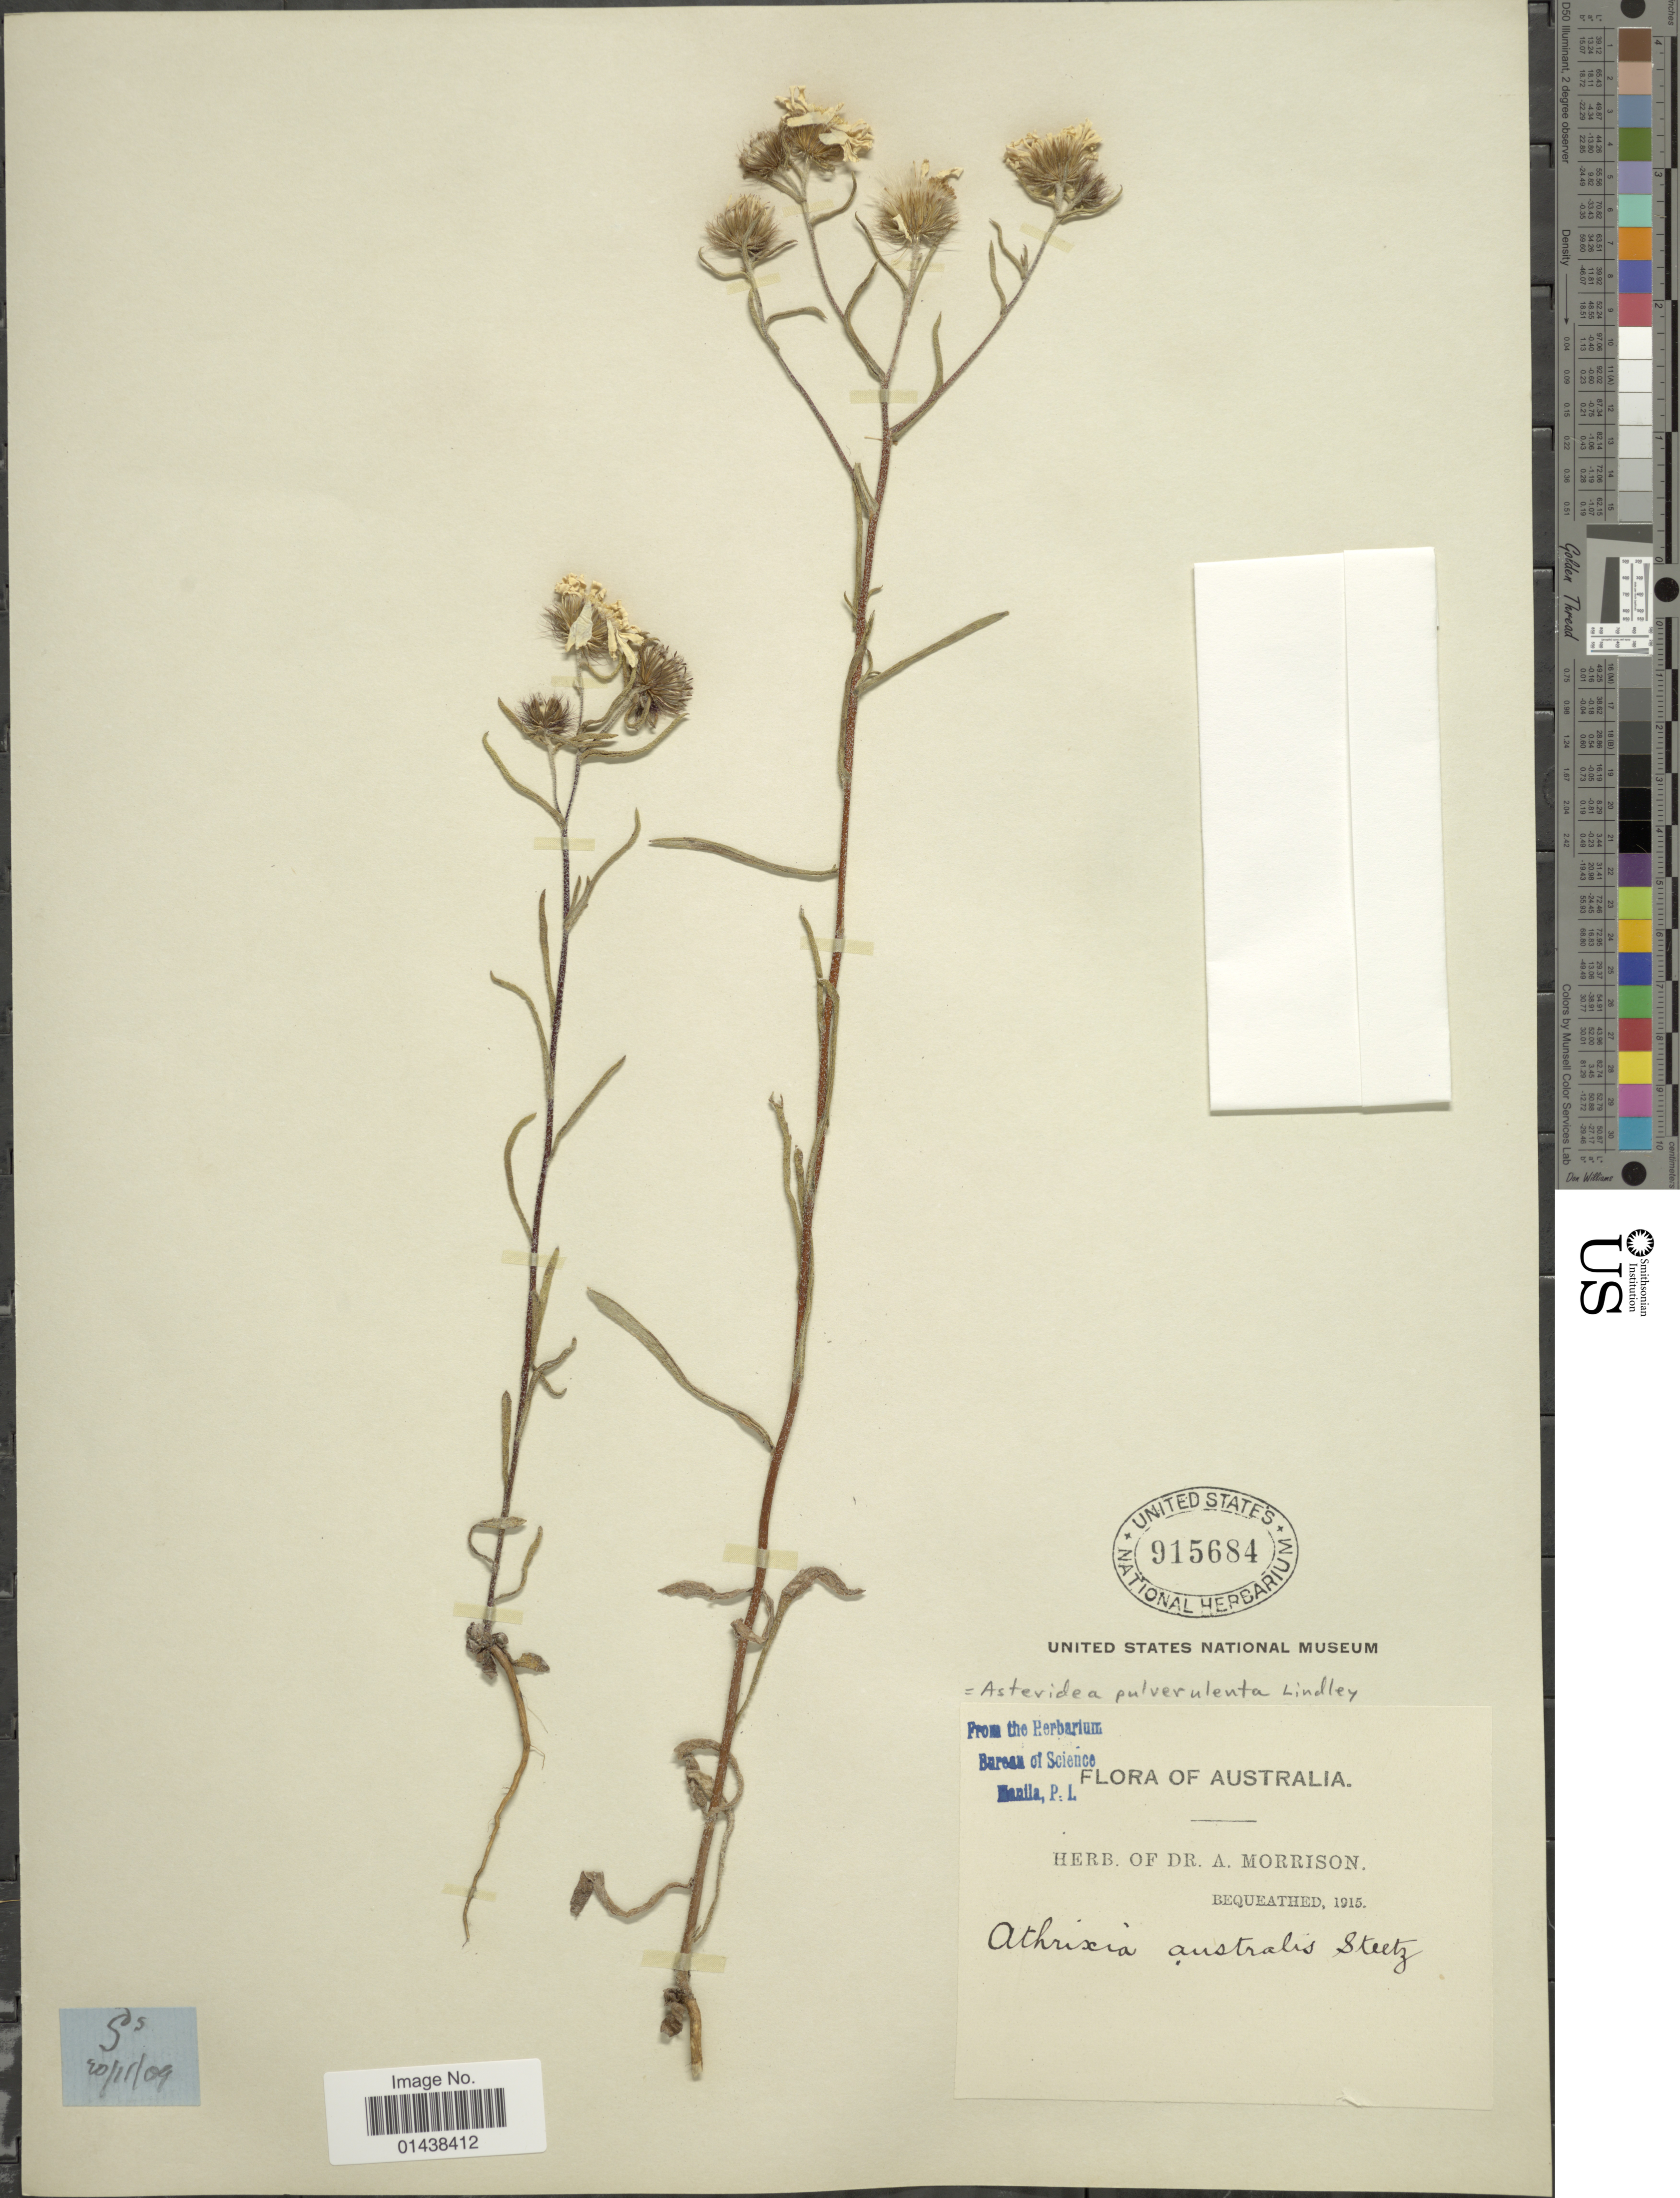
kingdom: Plantae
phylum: Tracheophyta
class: Magnoliopsida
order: Asterales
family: Asteraceae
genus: Asteridea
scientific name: Asteridea pulverulenta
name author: Lindl.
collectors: ex herb. Dr. A. Morrison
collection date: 1915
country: Australia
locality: Bequeathed [unsure placement]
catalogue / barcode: US 915684